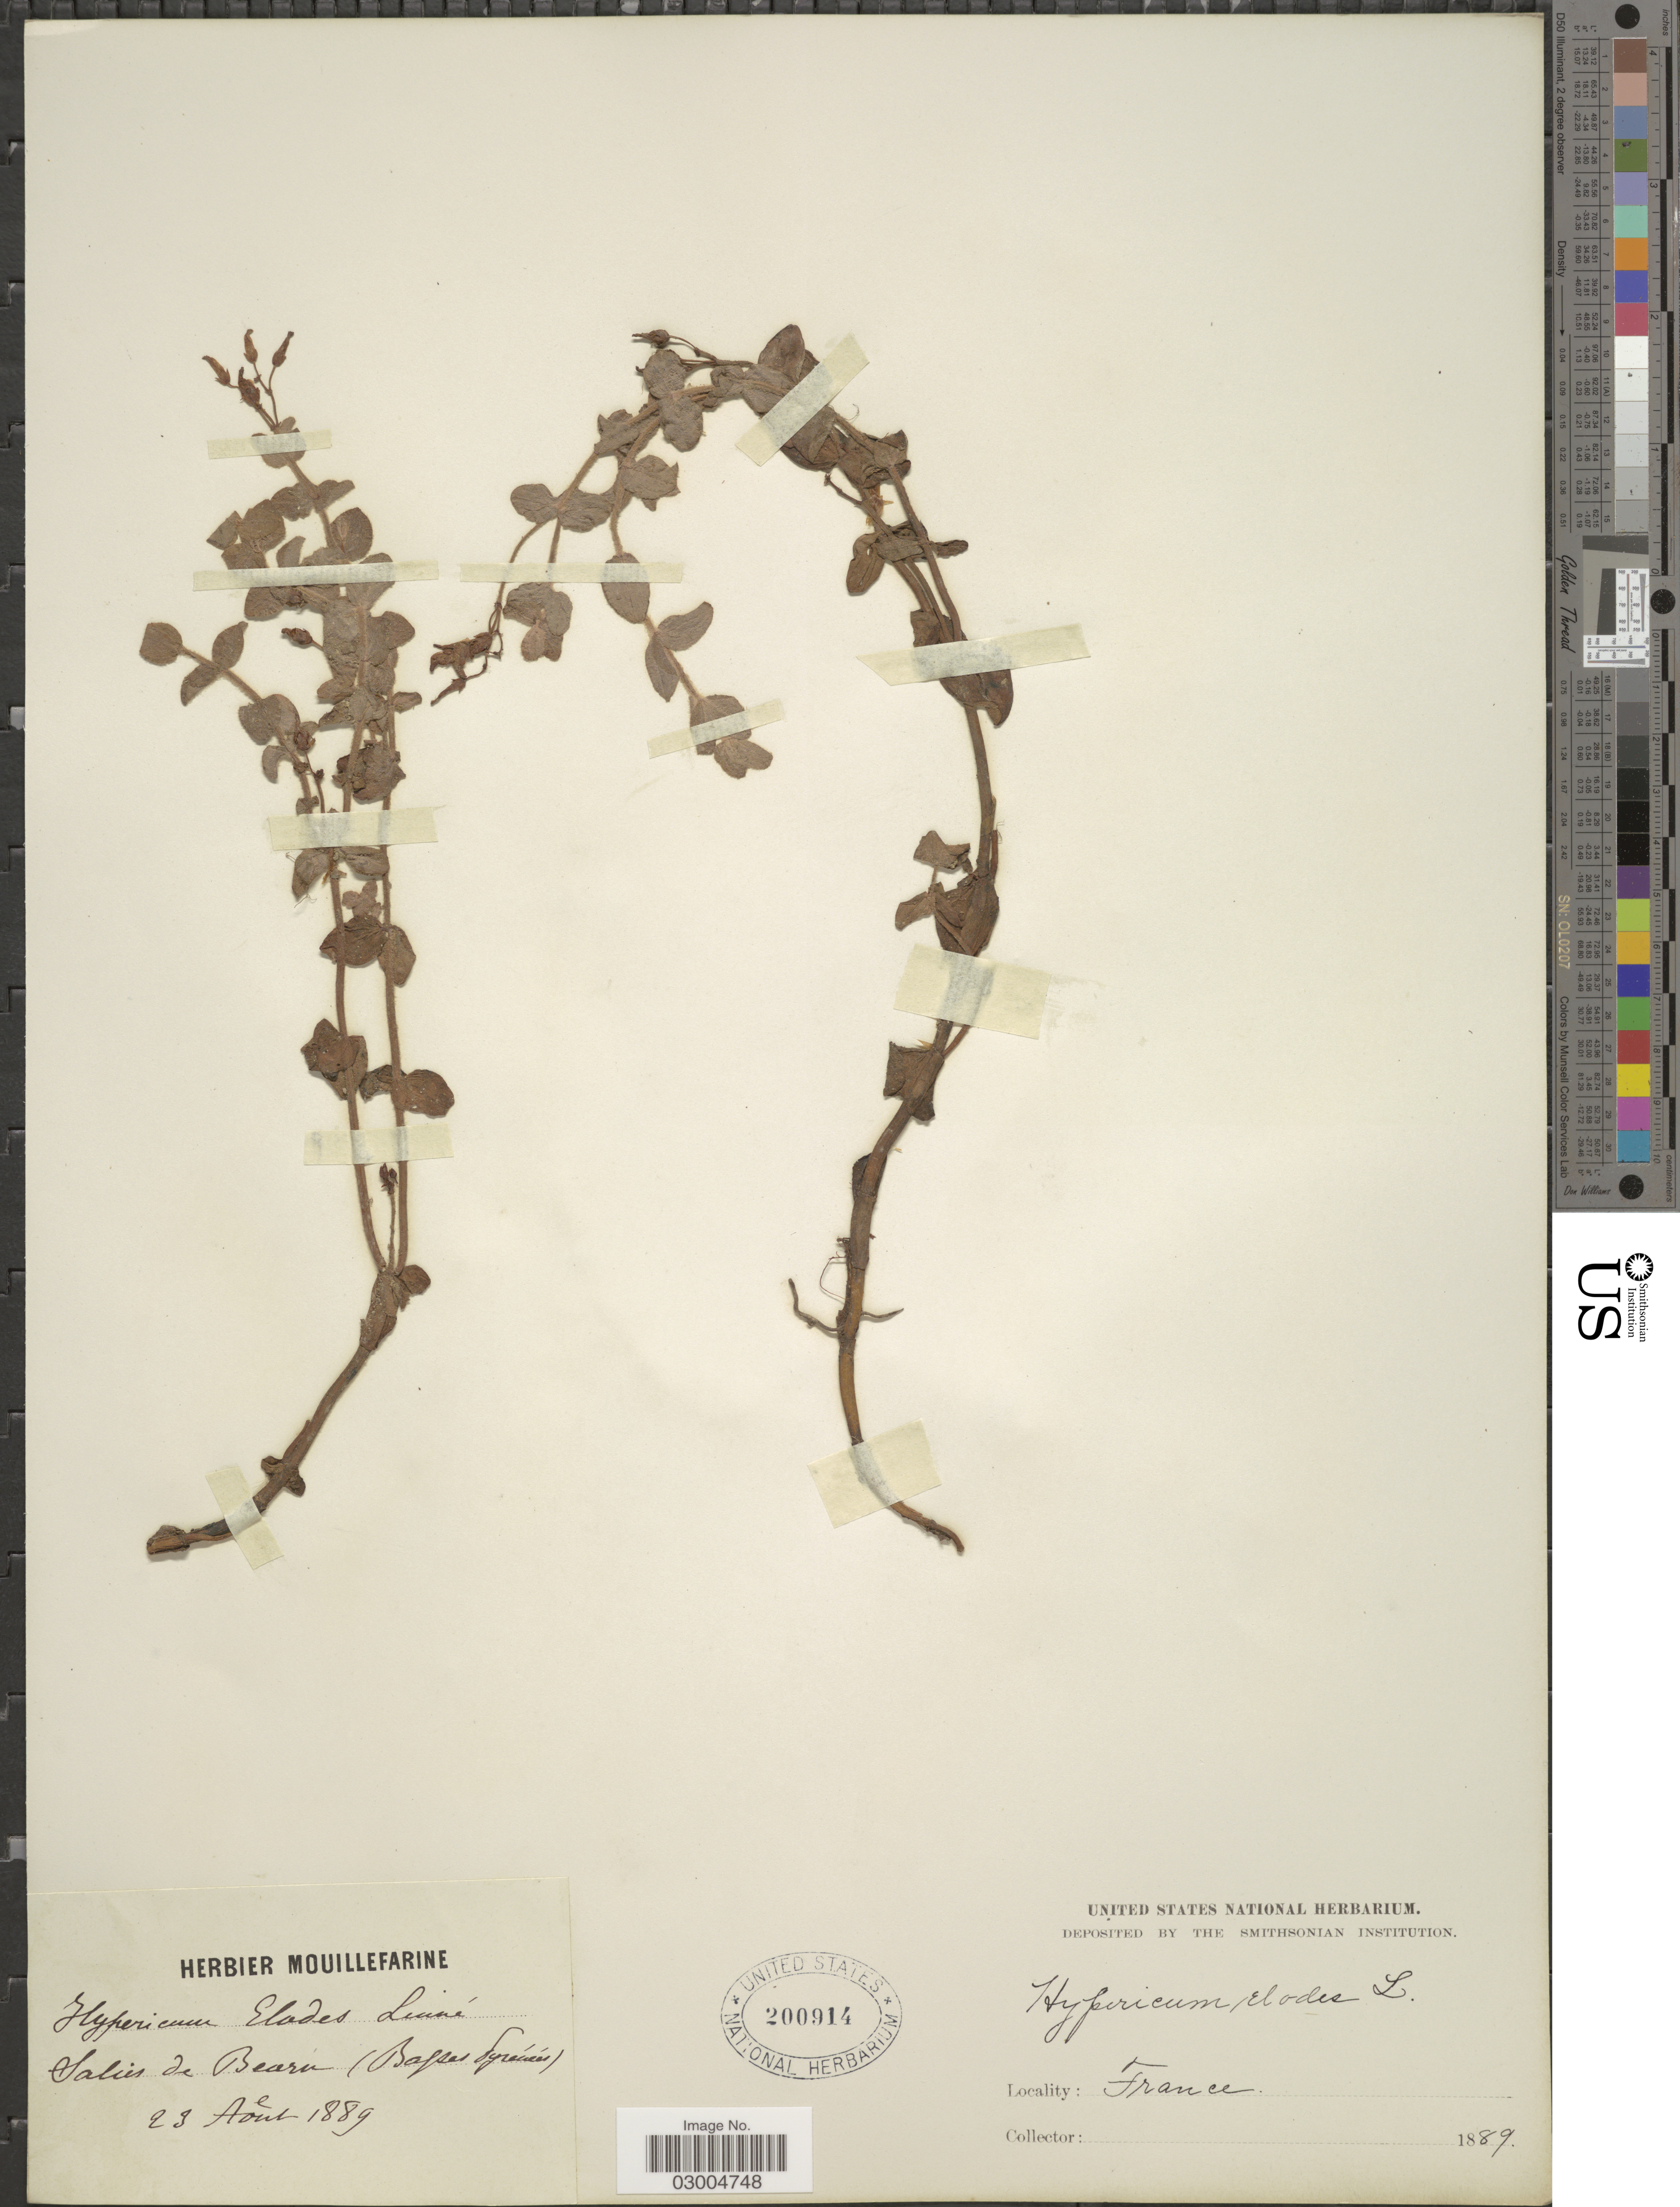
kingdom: Plantae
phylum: Tracheophyta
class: Magnoliopsida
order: Malpighiales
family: Hypericaceae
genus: Hypericum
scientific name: Hypericum elodes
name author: L.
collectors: ex herb. Mouillefarine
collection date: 1889-08-23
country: France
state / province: Nouvelle-Aquitaine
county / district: Pyrénées-Atlantiques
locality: Salies de Bearn (Basses Pyrénées).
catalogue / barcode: US 200914